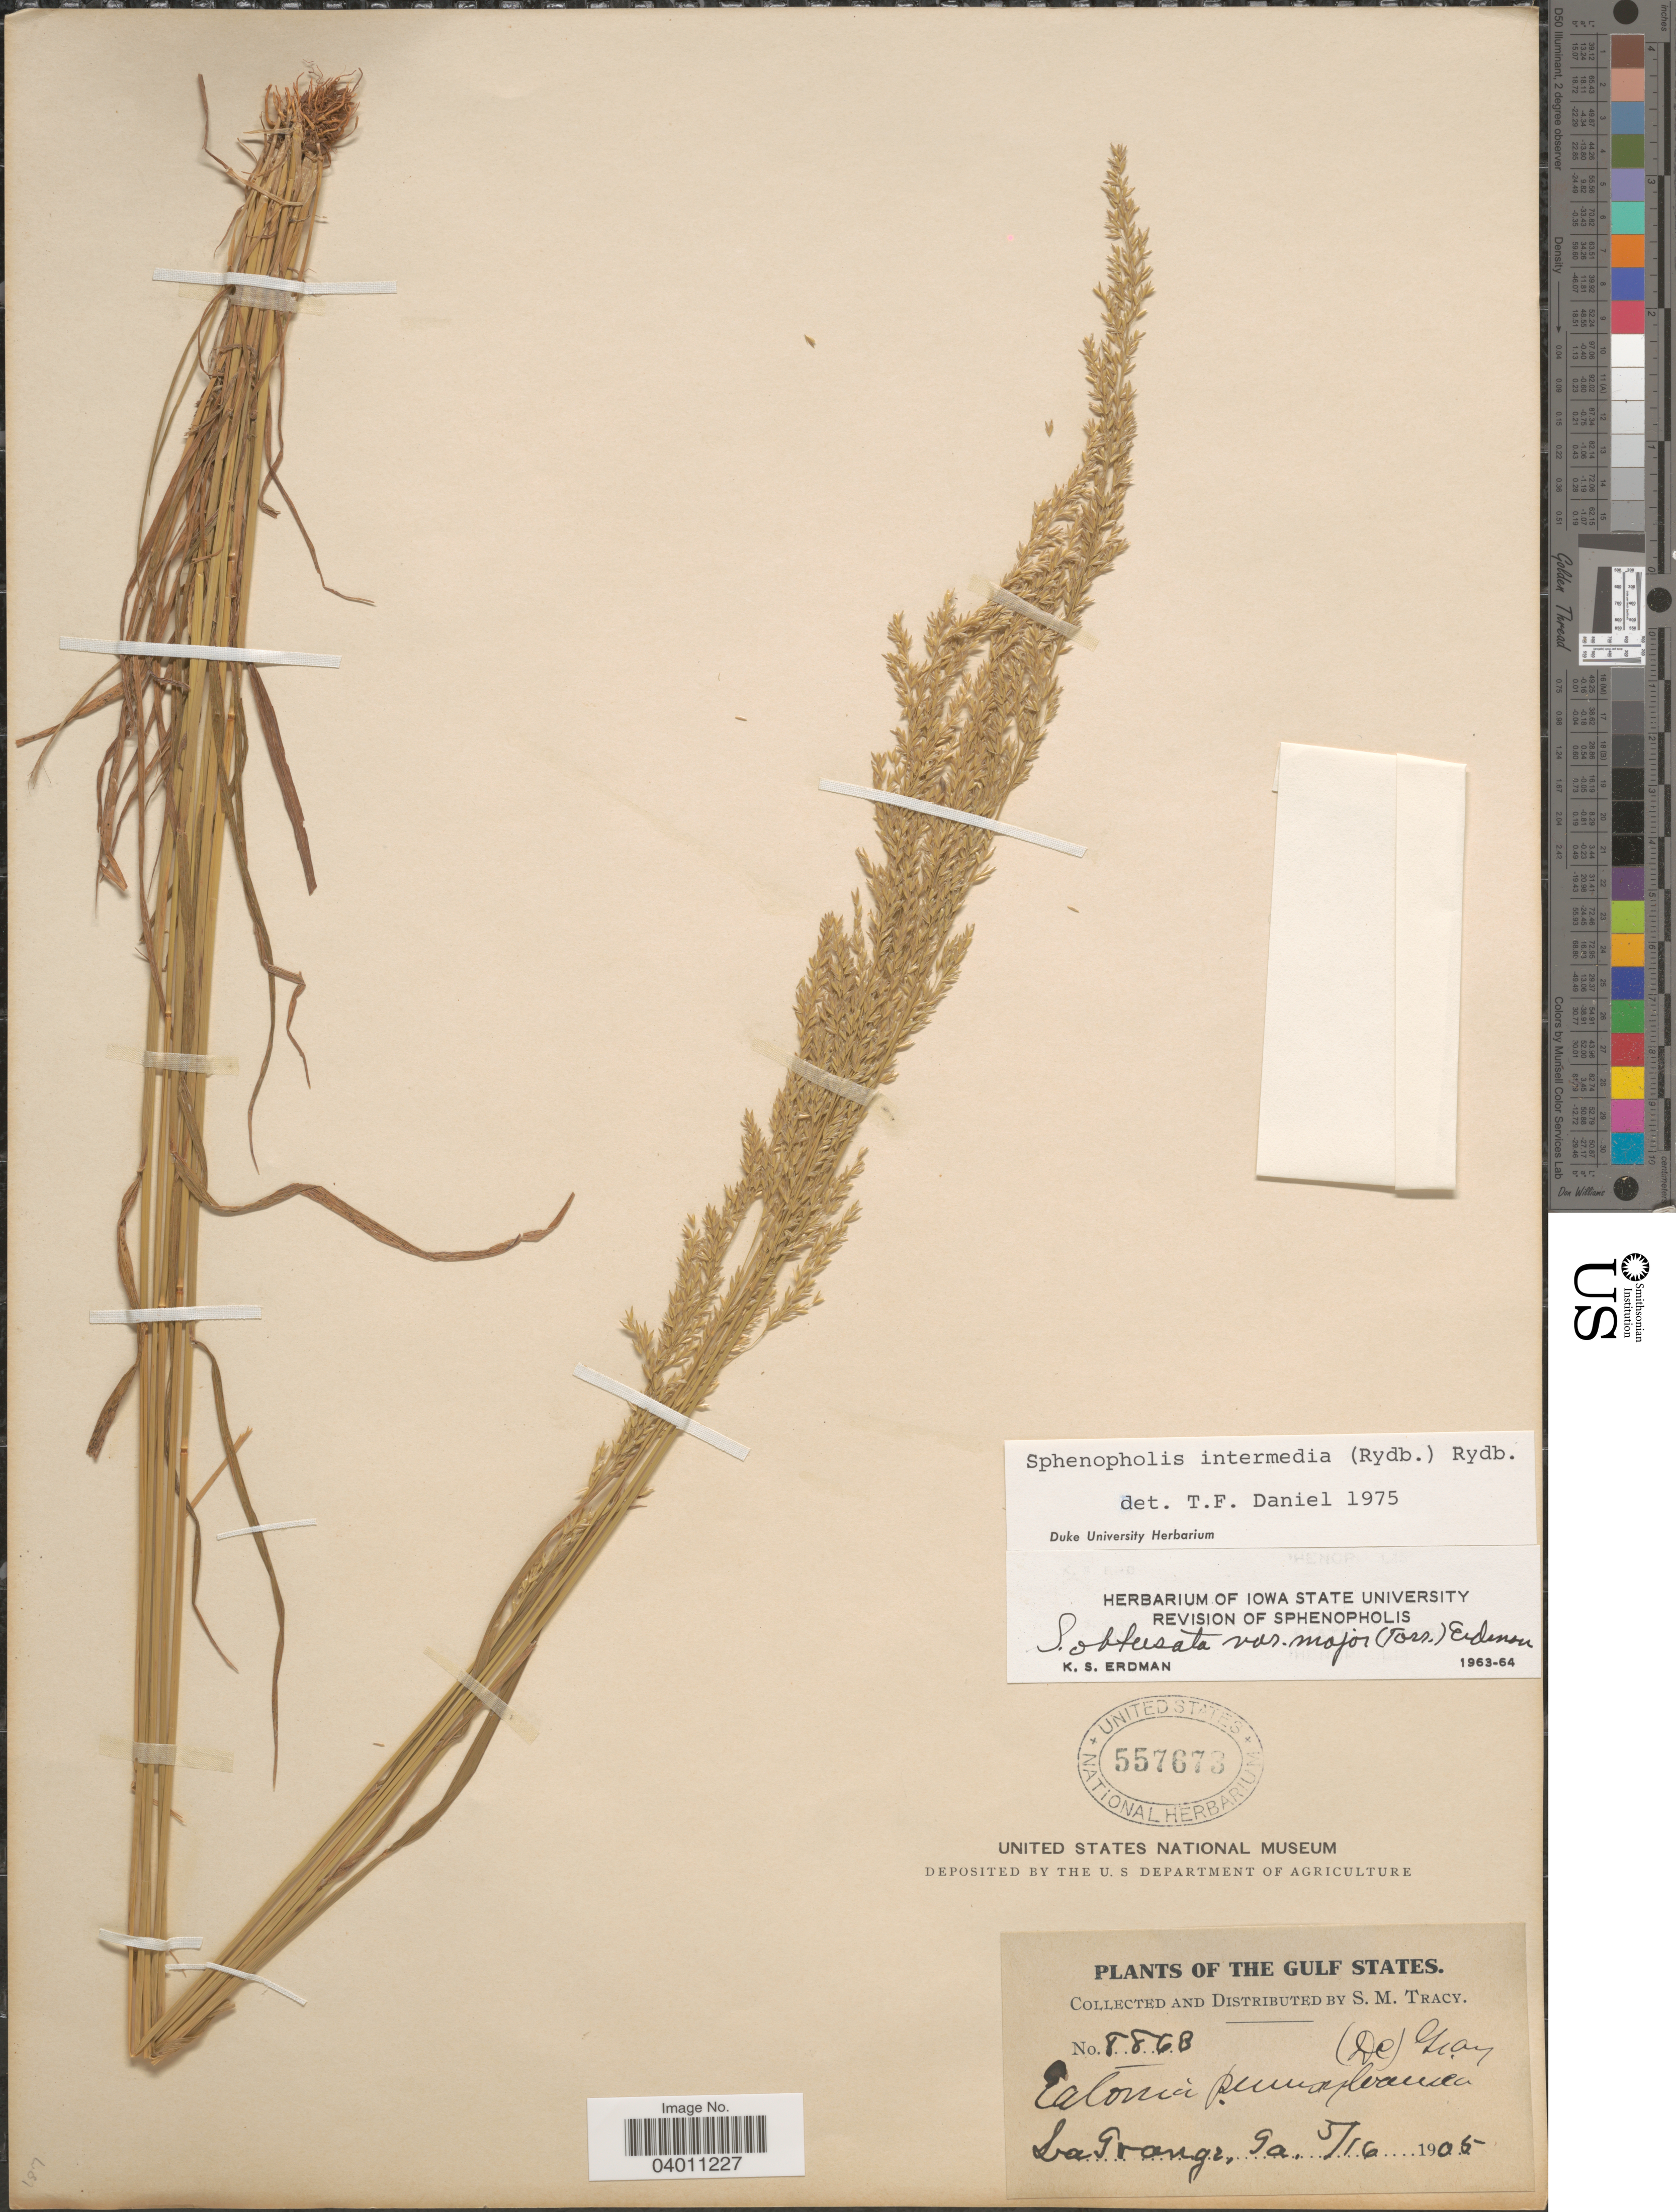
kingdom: Plantae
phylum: Tracheophyta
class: Liliopsida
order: Poales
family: Poaceae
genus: Sphenopholis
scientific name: Sphenopholis intermedia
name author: (Rydb.) Rydb.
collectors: S. M. Tracy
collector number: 8868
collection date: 1905-05-16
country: United States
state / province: Georgia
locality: The Gulf States. La Grange.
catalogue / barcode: US 557673